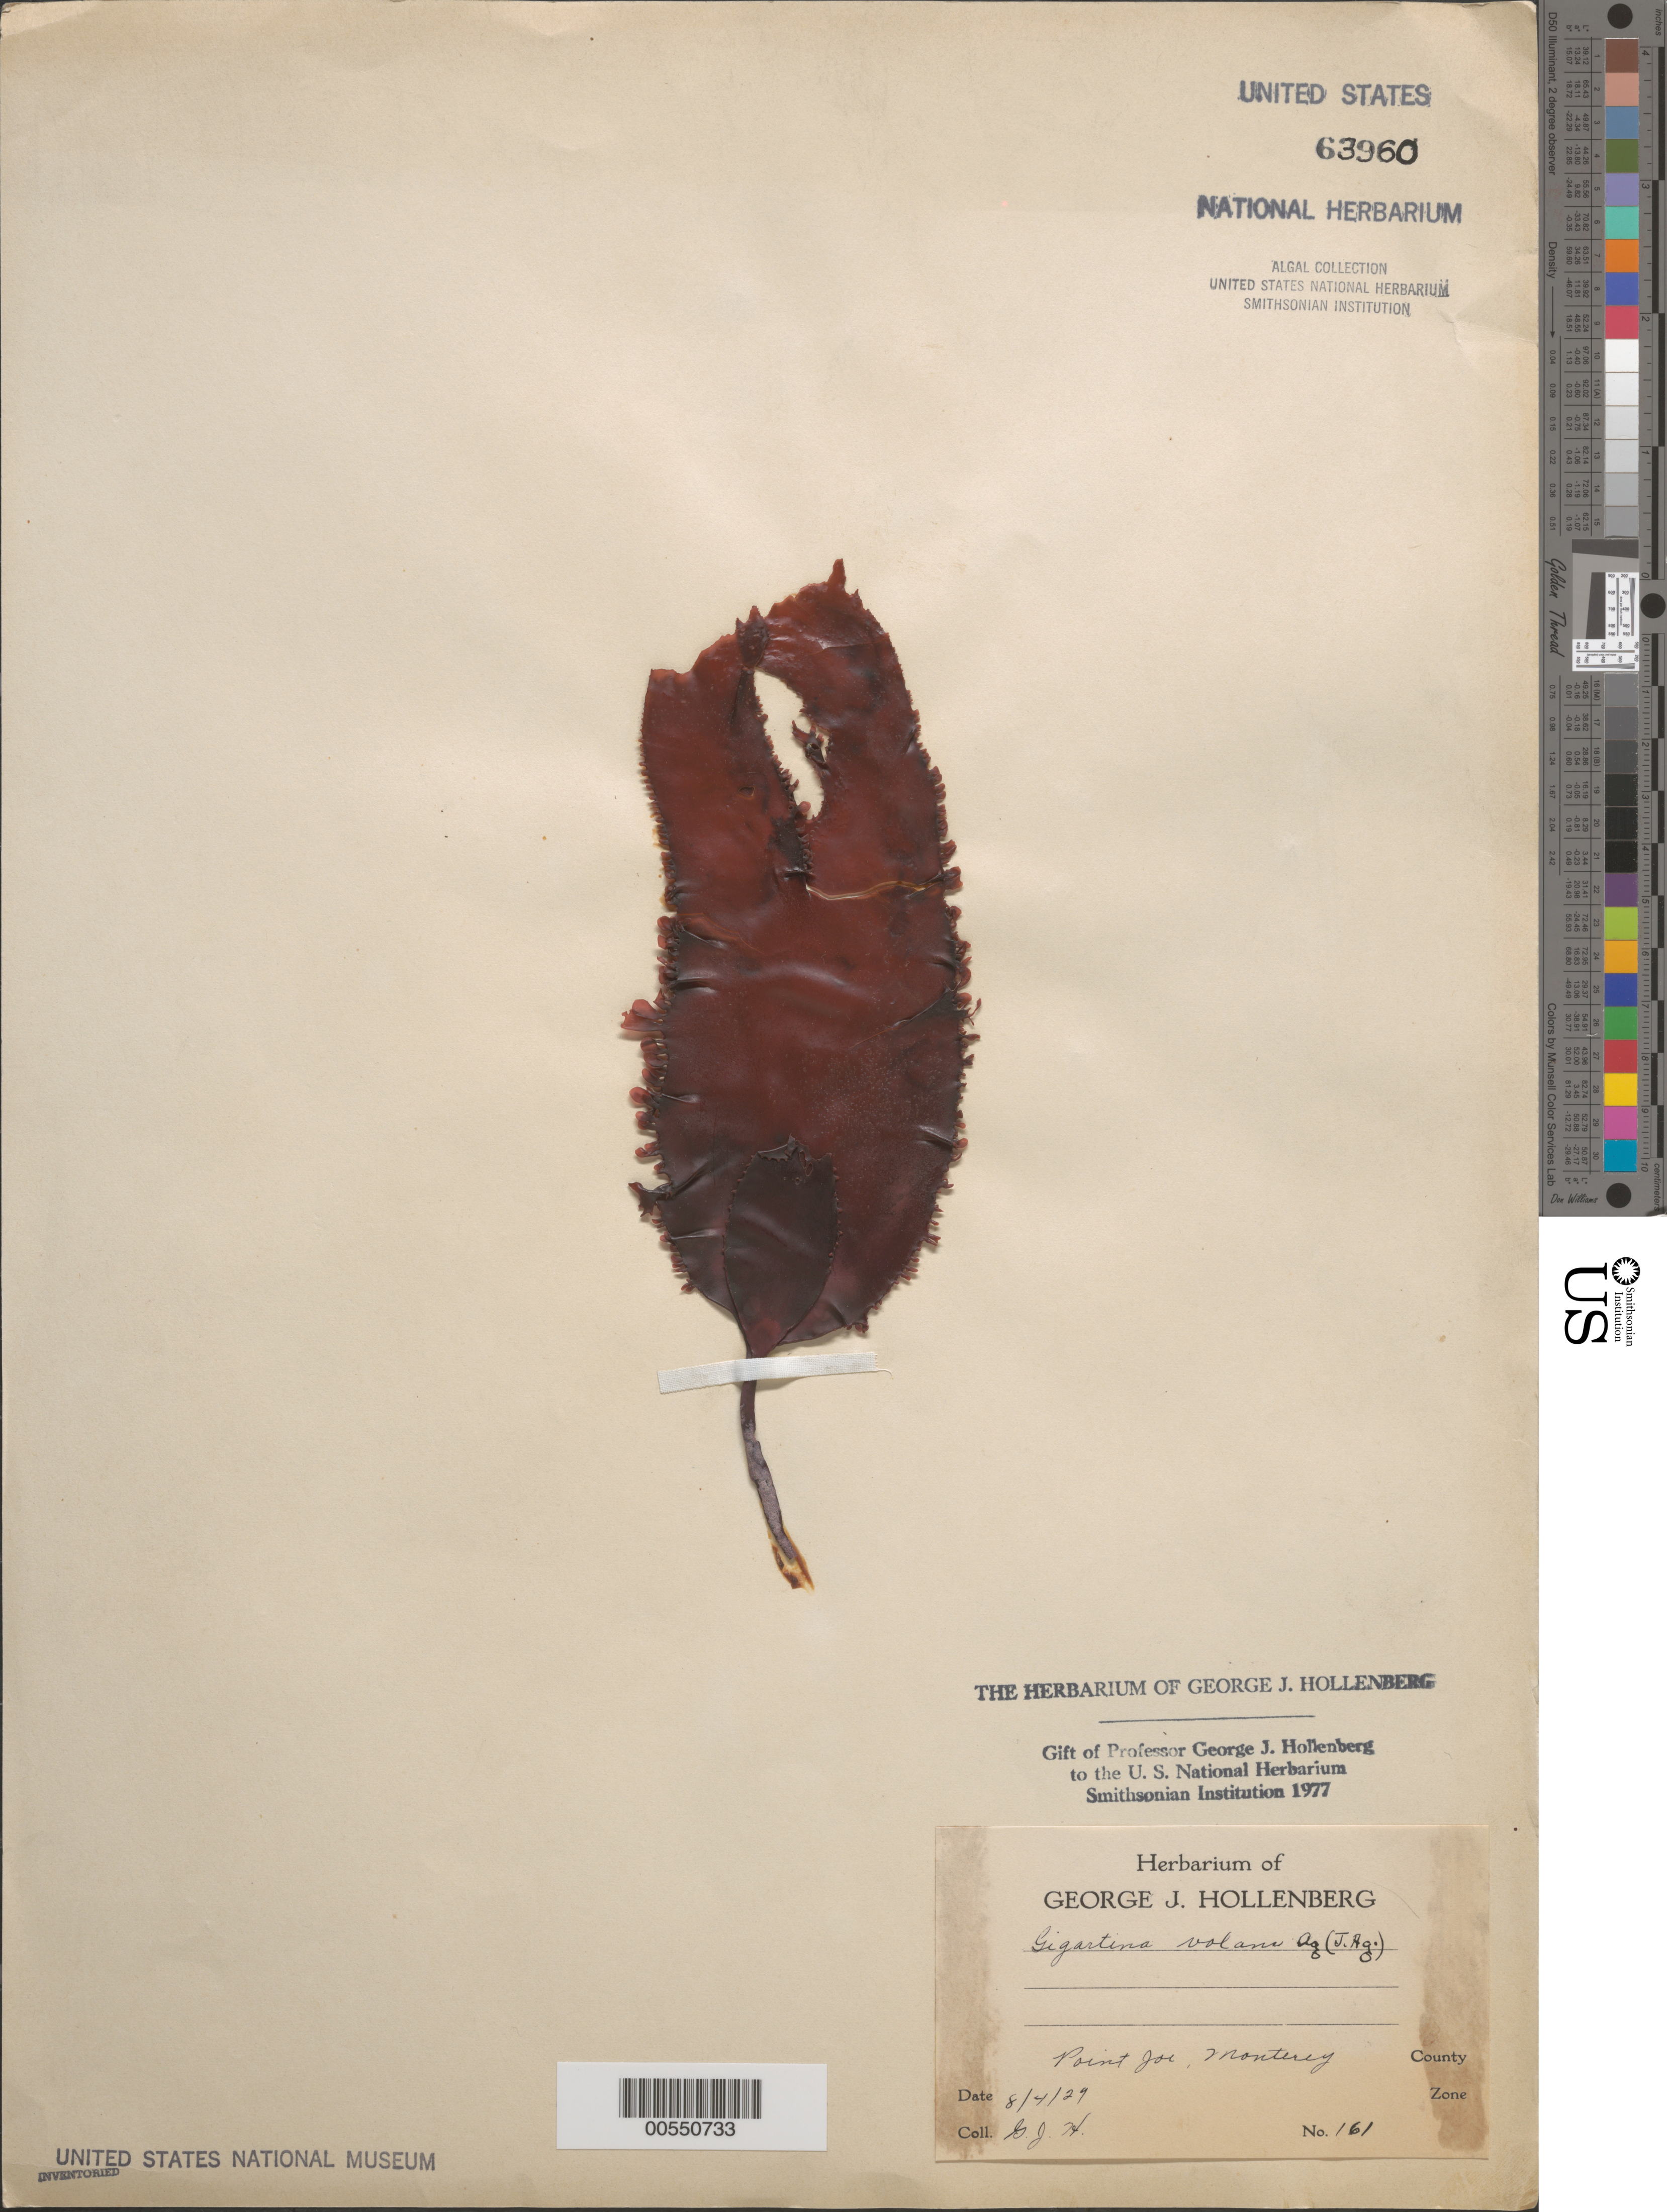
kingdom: Plantae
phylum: Rhodophyta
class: Florideophyceae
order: Gigartinales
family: Gigartinaceae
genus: Mazzaella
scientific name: Mazzaella volans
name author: (C. Agardh) Fredericq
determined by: Algae name updating Project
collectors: G. Hollenberg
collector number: GJH 161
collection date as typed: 04 Aug 1929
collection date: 1929-08-04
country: United States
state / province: California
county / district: Monterey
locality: Point Joe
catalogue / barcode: US 63960